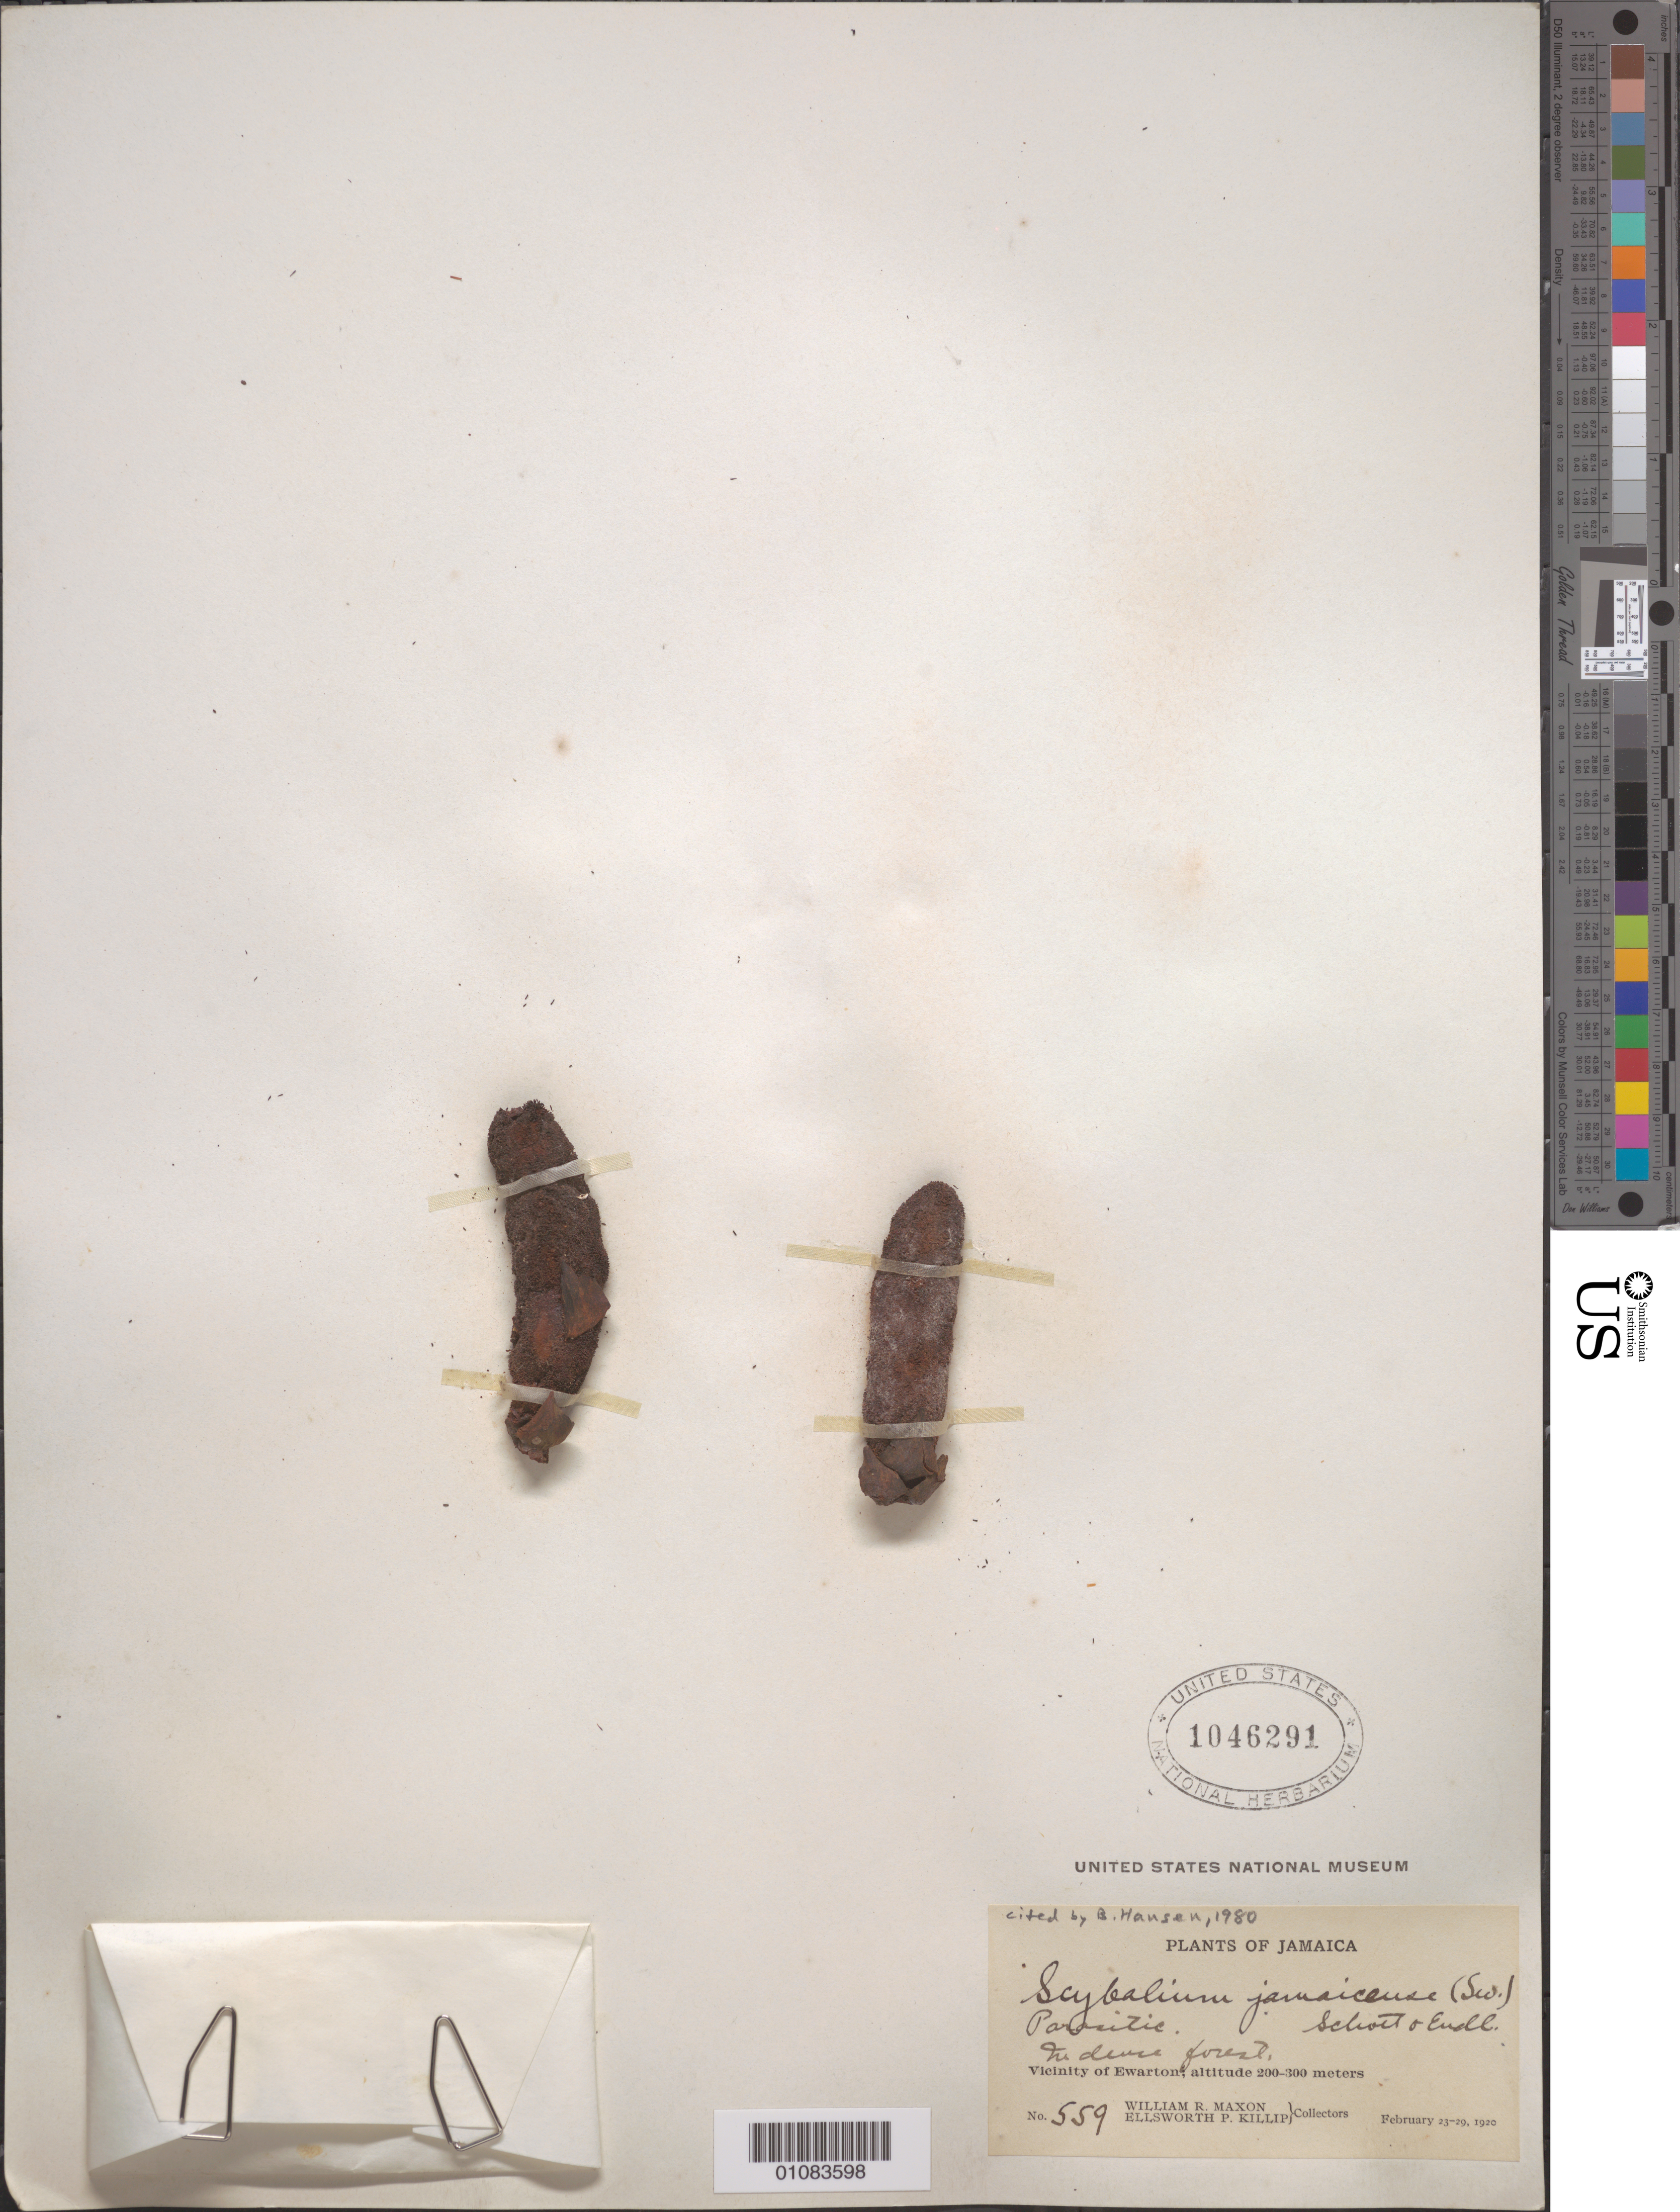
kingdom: Plantae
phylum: Tracheophyta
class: Magnoliopsida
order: Santalales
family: Balanophoraceae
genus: Scybalium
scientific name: Scybalium jamaicense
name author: (Sw.) Schott & Endl.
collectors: W. R. Maxon & E. P. Killip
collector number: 559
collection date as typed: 23 Feb 1920 to 29 Feb 1920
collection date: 1920-02-23/1920-02-29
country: Jamaica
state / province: Saint Catherine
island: Jamaica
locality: Vicinity of Ewarton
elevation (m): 200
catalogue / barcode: US 1046291